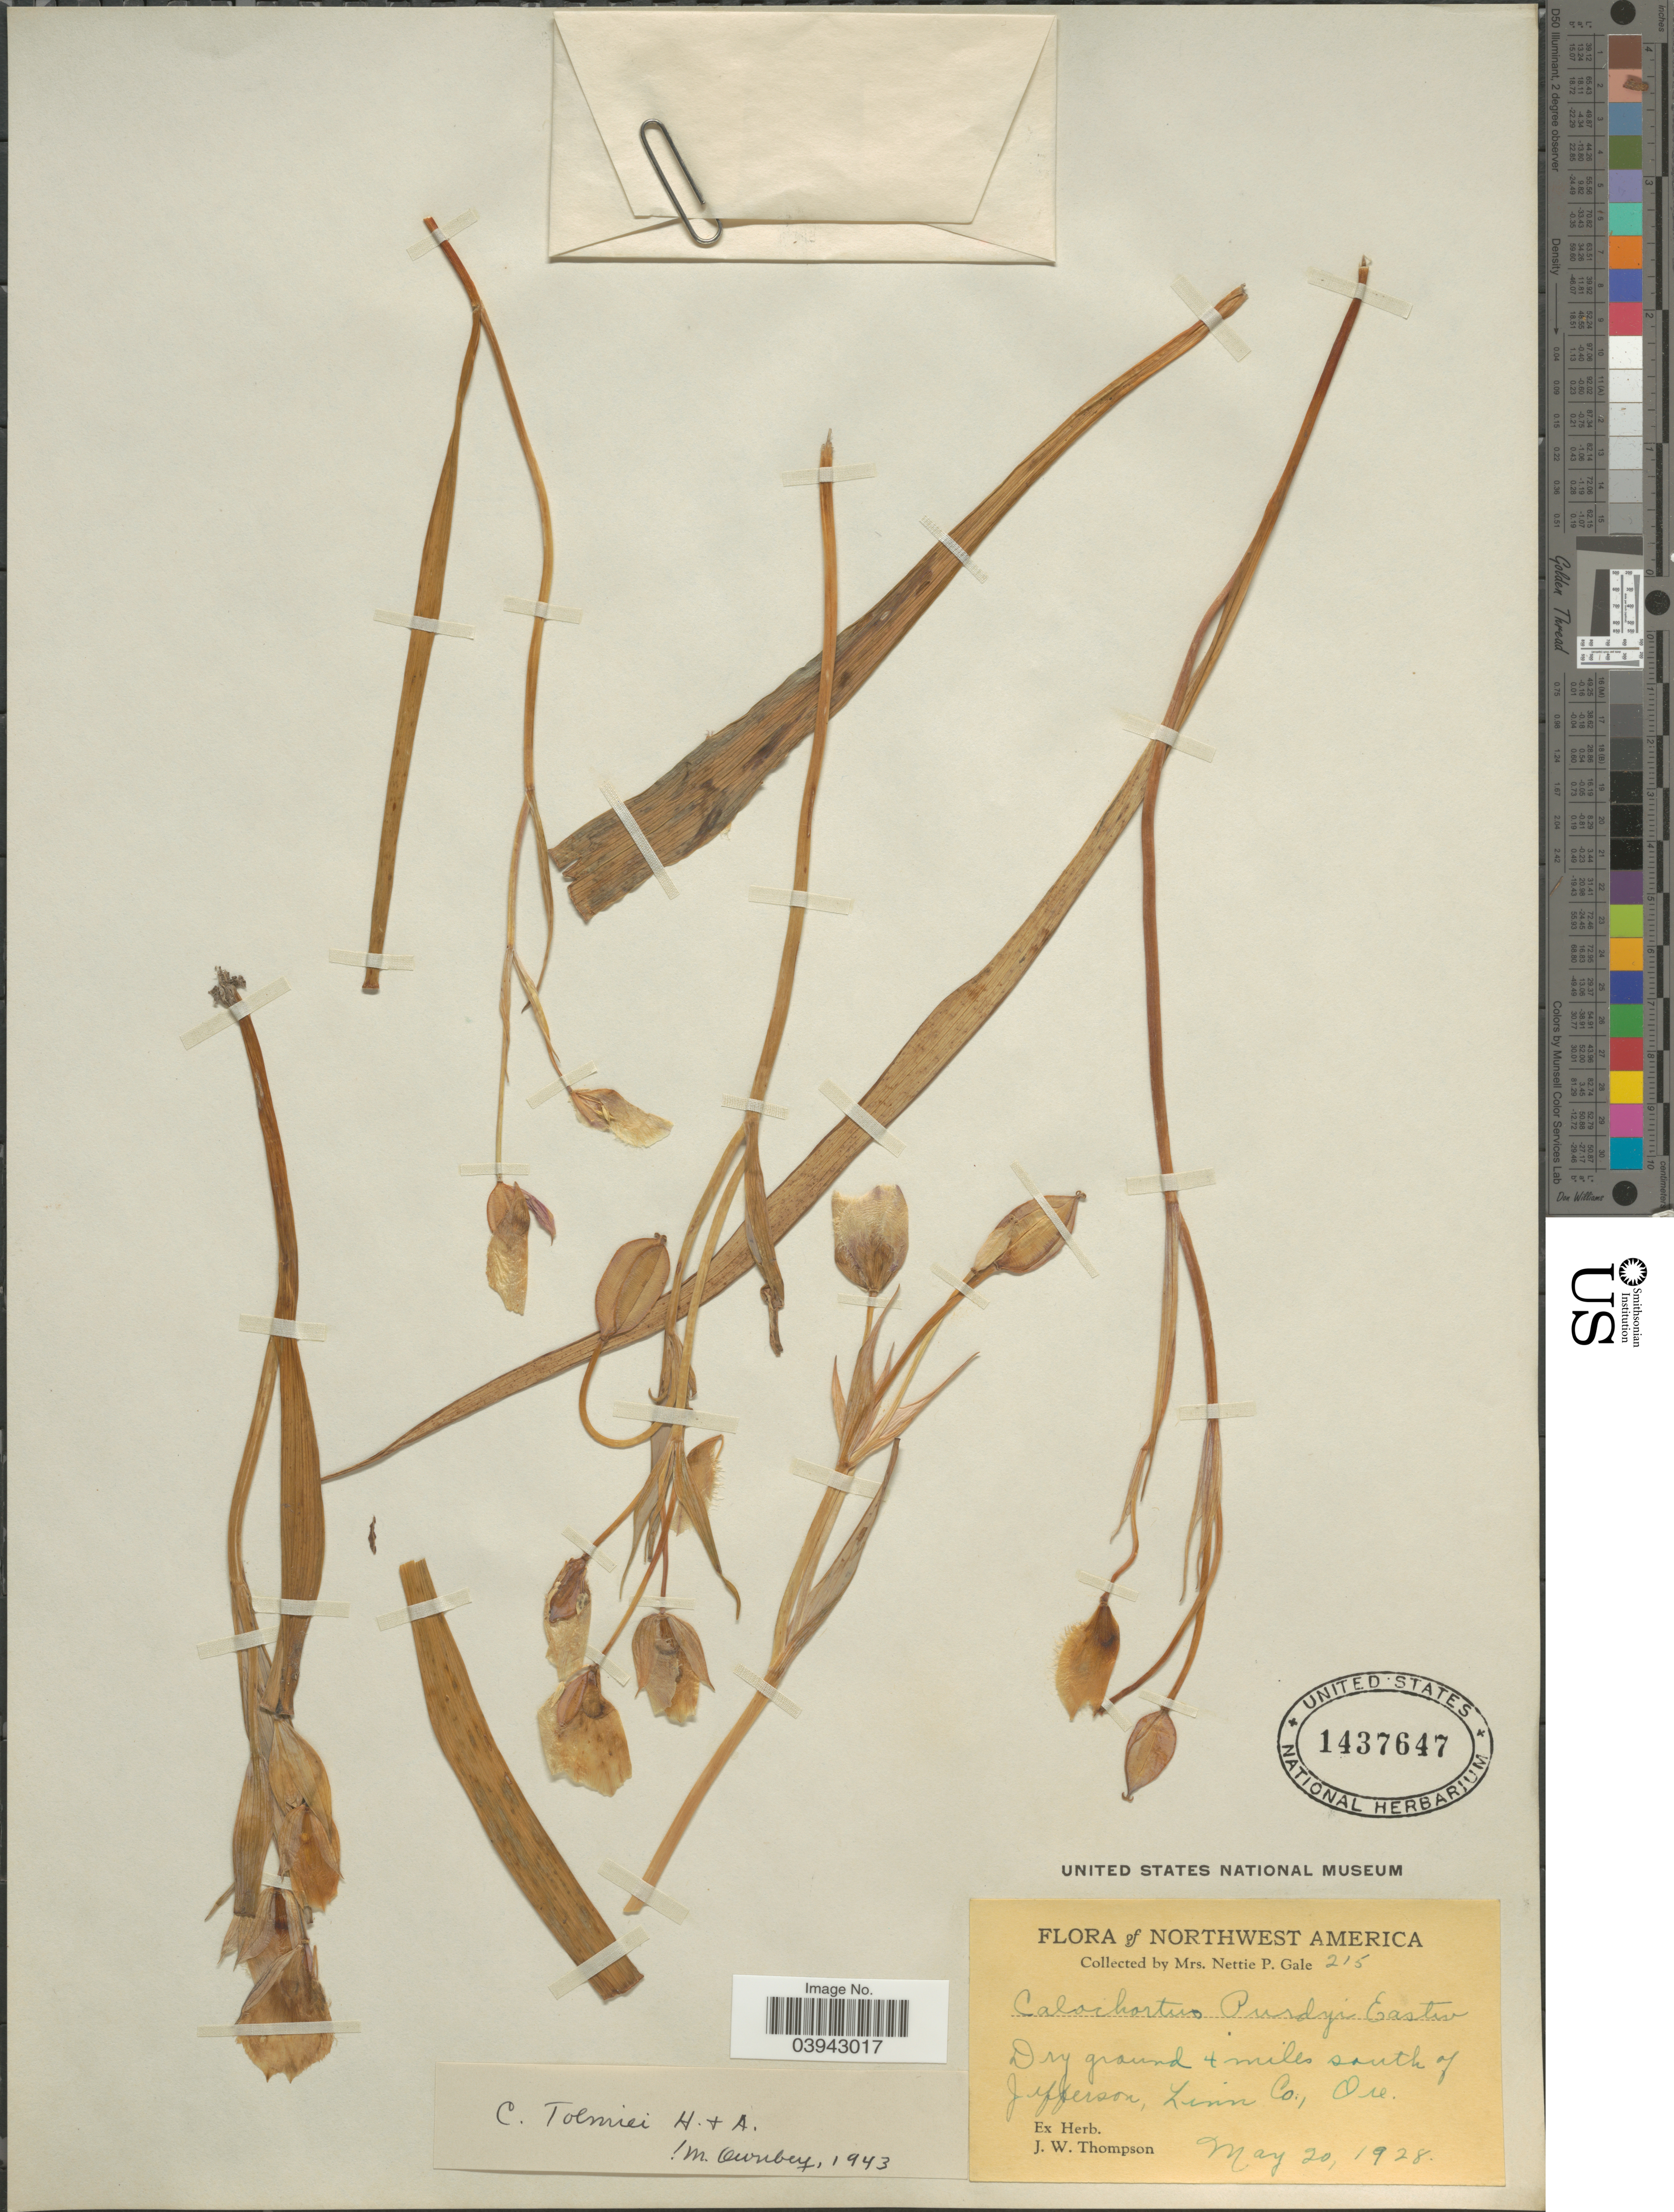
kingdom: Plantae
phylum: Tracheophyta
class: Liliopsida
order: Liliales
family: Liliaceae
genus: Calochortus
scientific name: Calochortus tolmiei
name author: Hook. & Arn.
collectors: J. Thompson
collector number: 215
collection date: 1928-05-20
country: United States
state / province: Oregon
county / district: Linn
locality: Dry ground 4 miles south of Jefferson, Linn Co.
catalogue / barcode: US 1437647